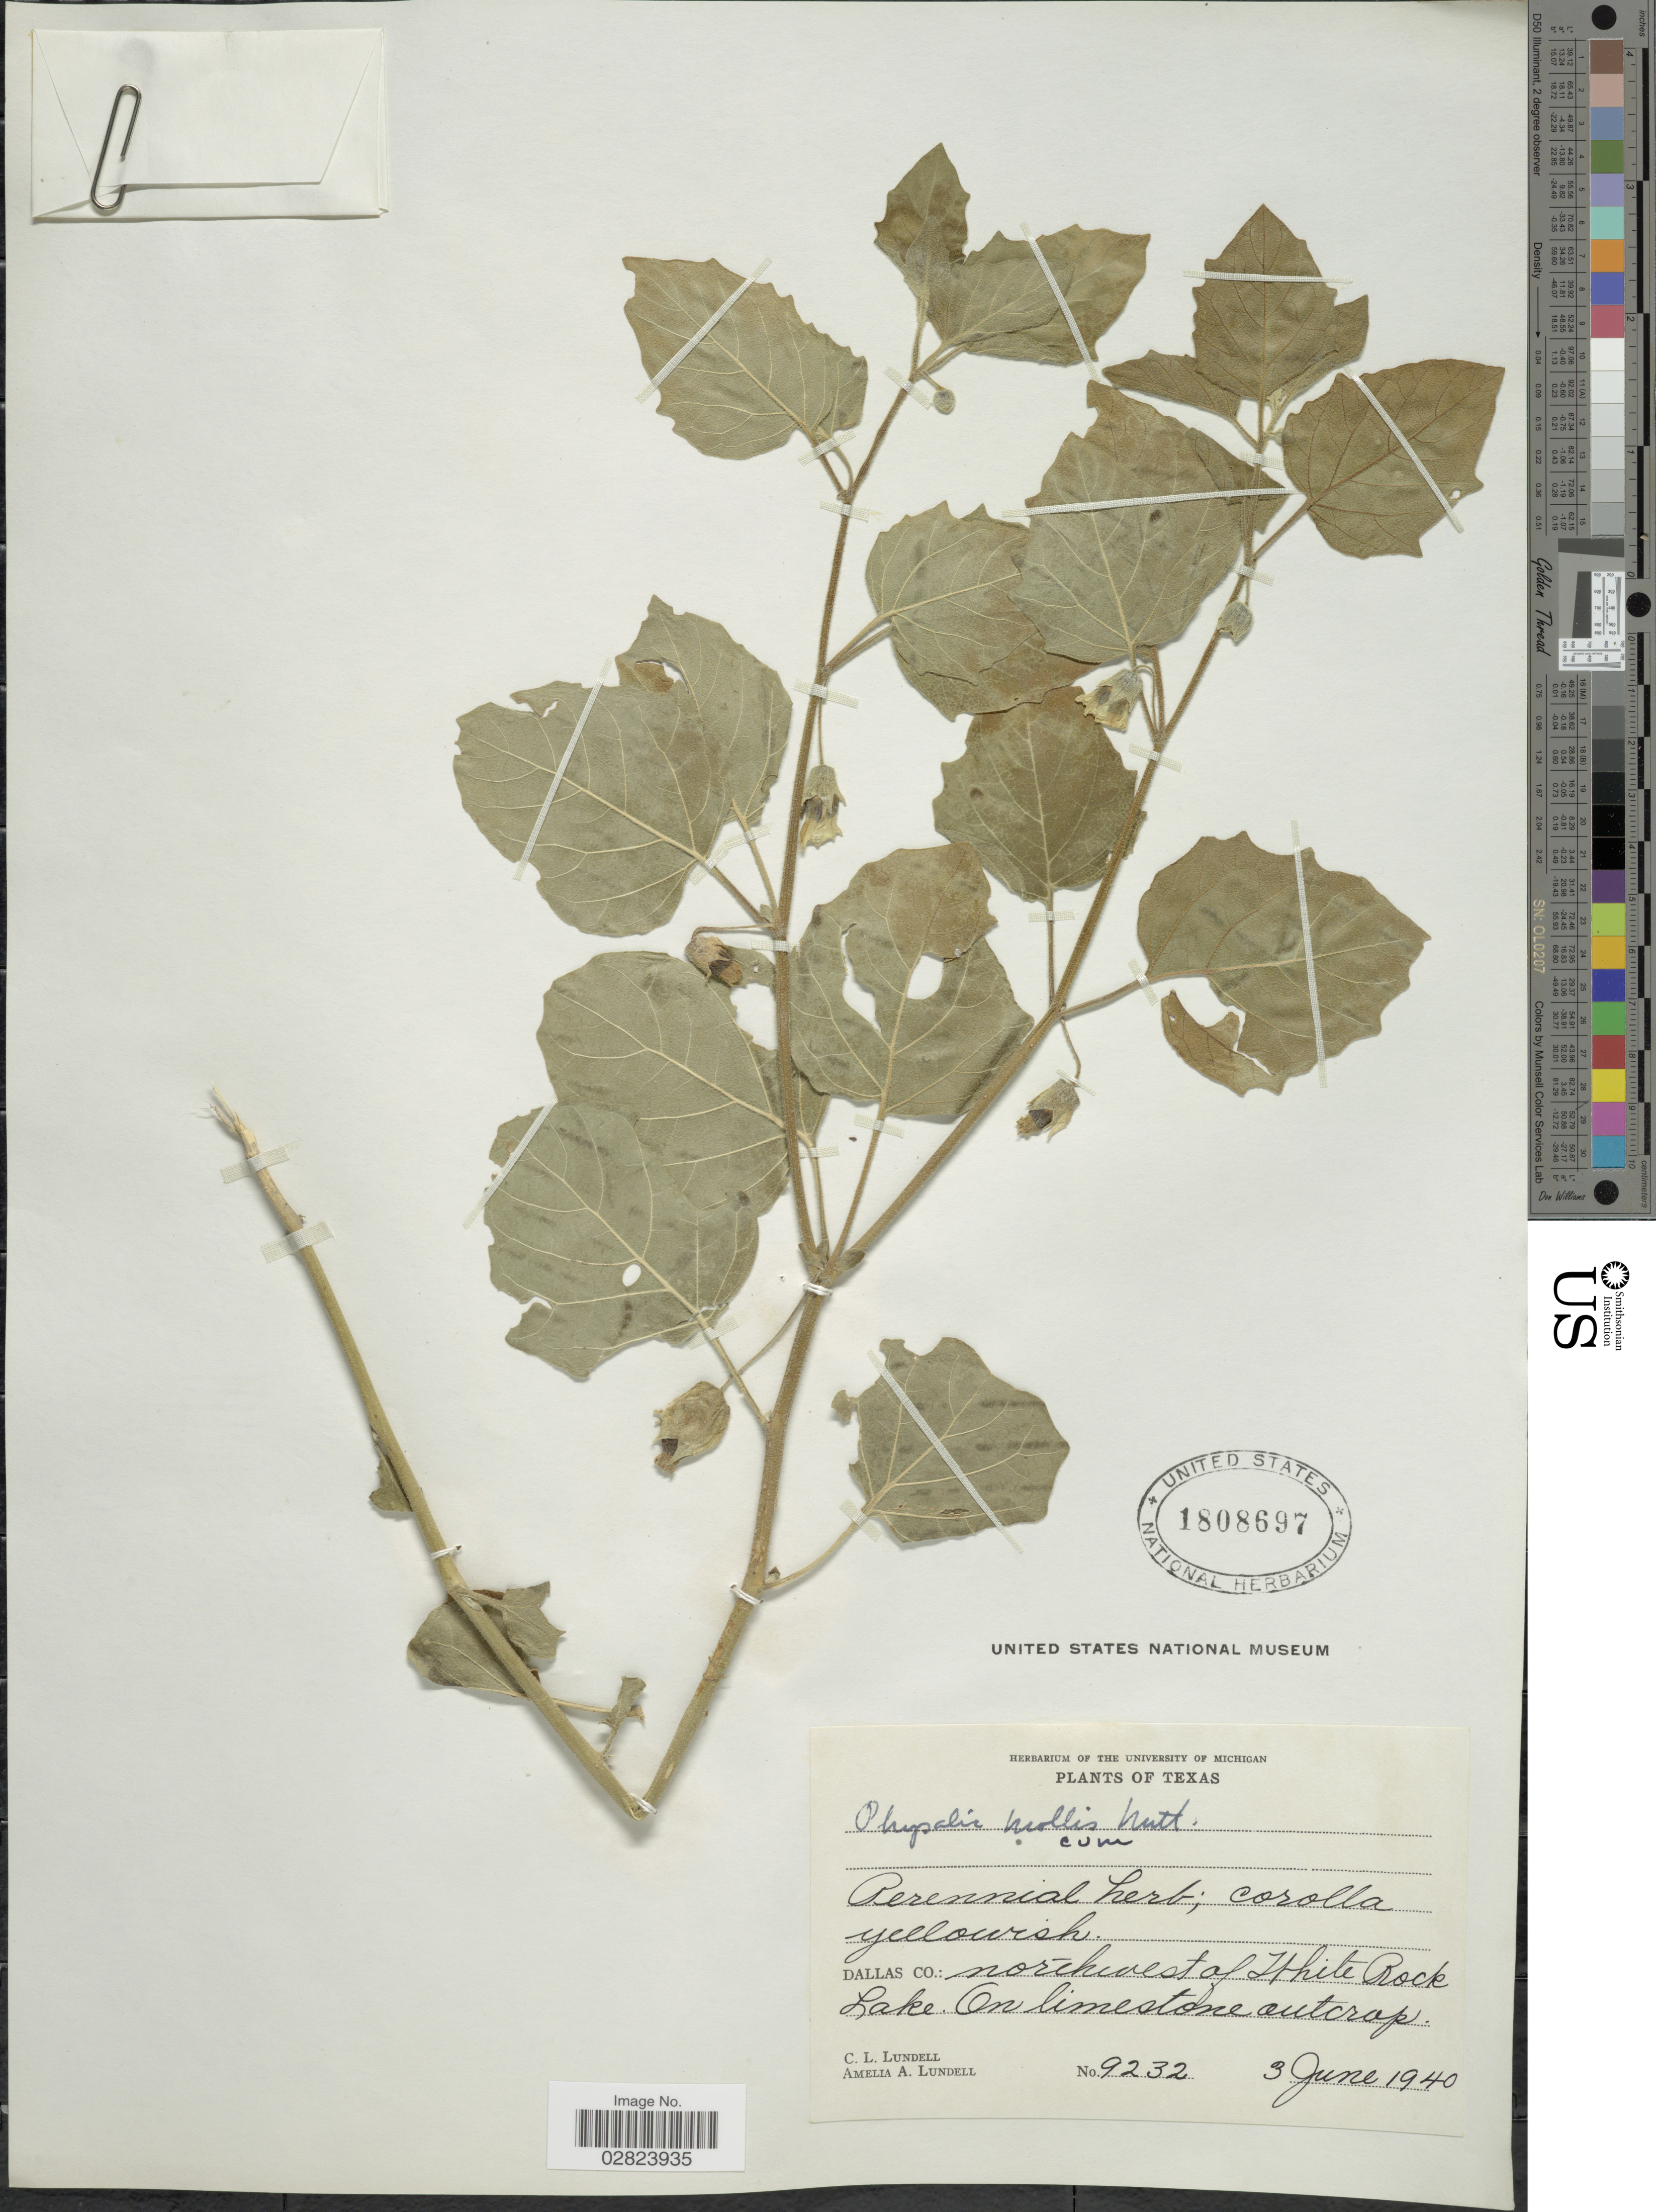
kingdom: Plantae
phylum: Tracheophyta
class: Magnoliopsida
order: Solanales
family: Solanaceae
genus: Physalis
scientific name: Physalis mollis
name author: Nutt.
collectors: C. L. Lundell & A. A. Lundell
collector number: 9232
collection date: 1940-06-03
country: United States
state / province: Texas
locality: Dallas Co.: northwest of White Rock Lake. On limestone outcrop.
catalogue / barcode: US 1808697